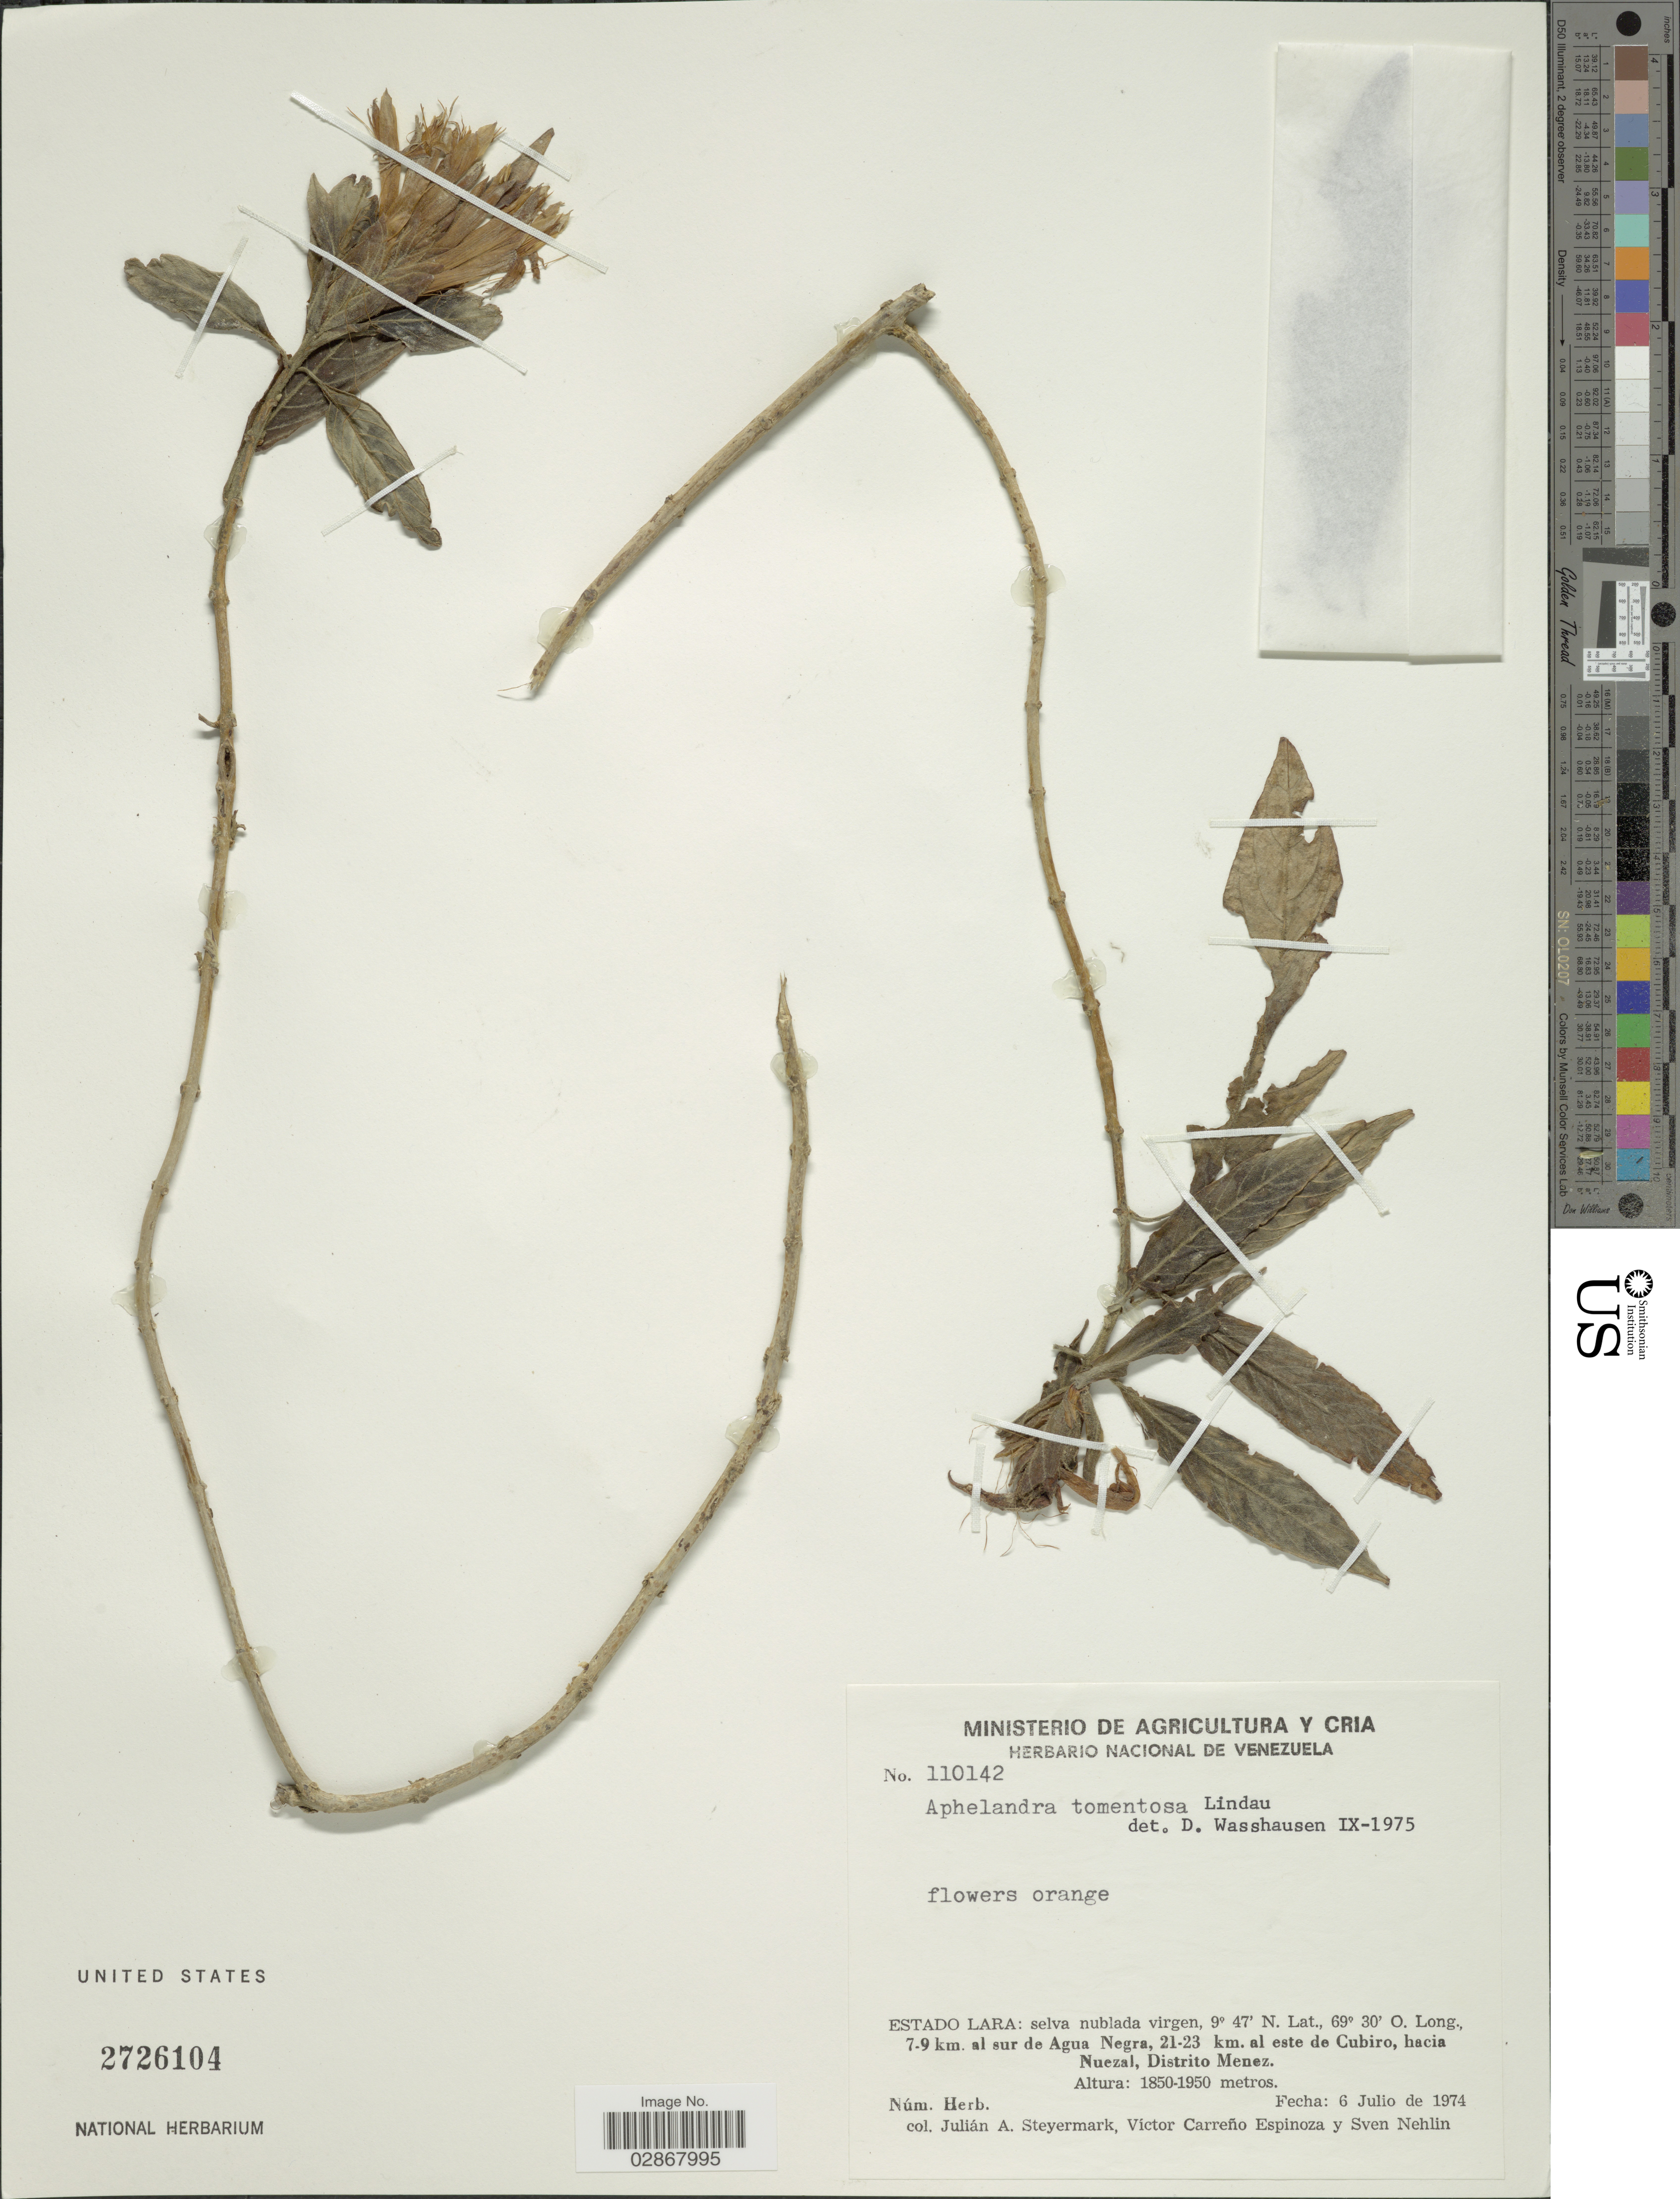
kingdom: Plantae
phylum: Tracheophyta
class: Magnoliopsida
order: Lamiales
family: Acanthaceae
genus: Aphelandra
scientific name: Aphelandra tomentosa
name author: Lindau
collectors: J. Steyermark, V. Carreño E. & S. Nehlin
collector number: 110142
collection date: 1974-07-06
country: Venezuela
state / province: Lara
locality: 7-9 km. al sur de Agua Negra, 21-23 km. al este de Cubiro, hacia Nuezal, Distrito Menez.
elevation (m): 1850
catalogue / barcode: US 2726104